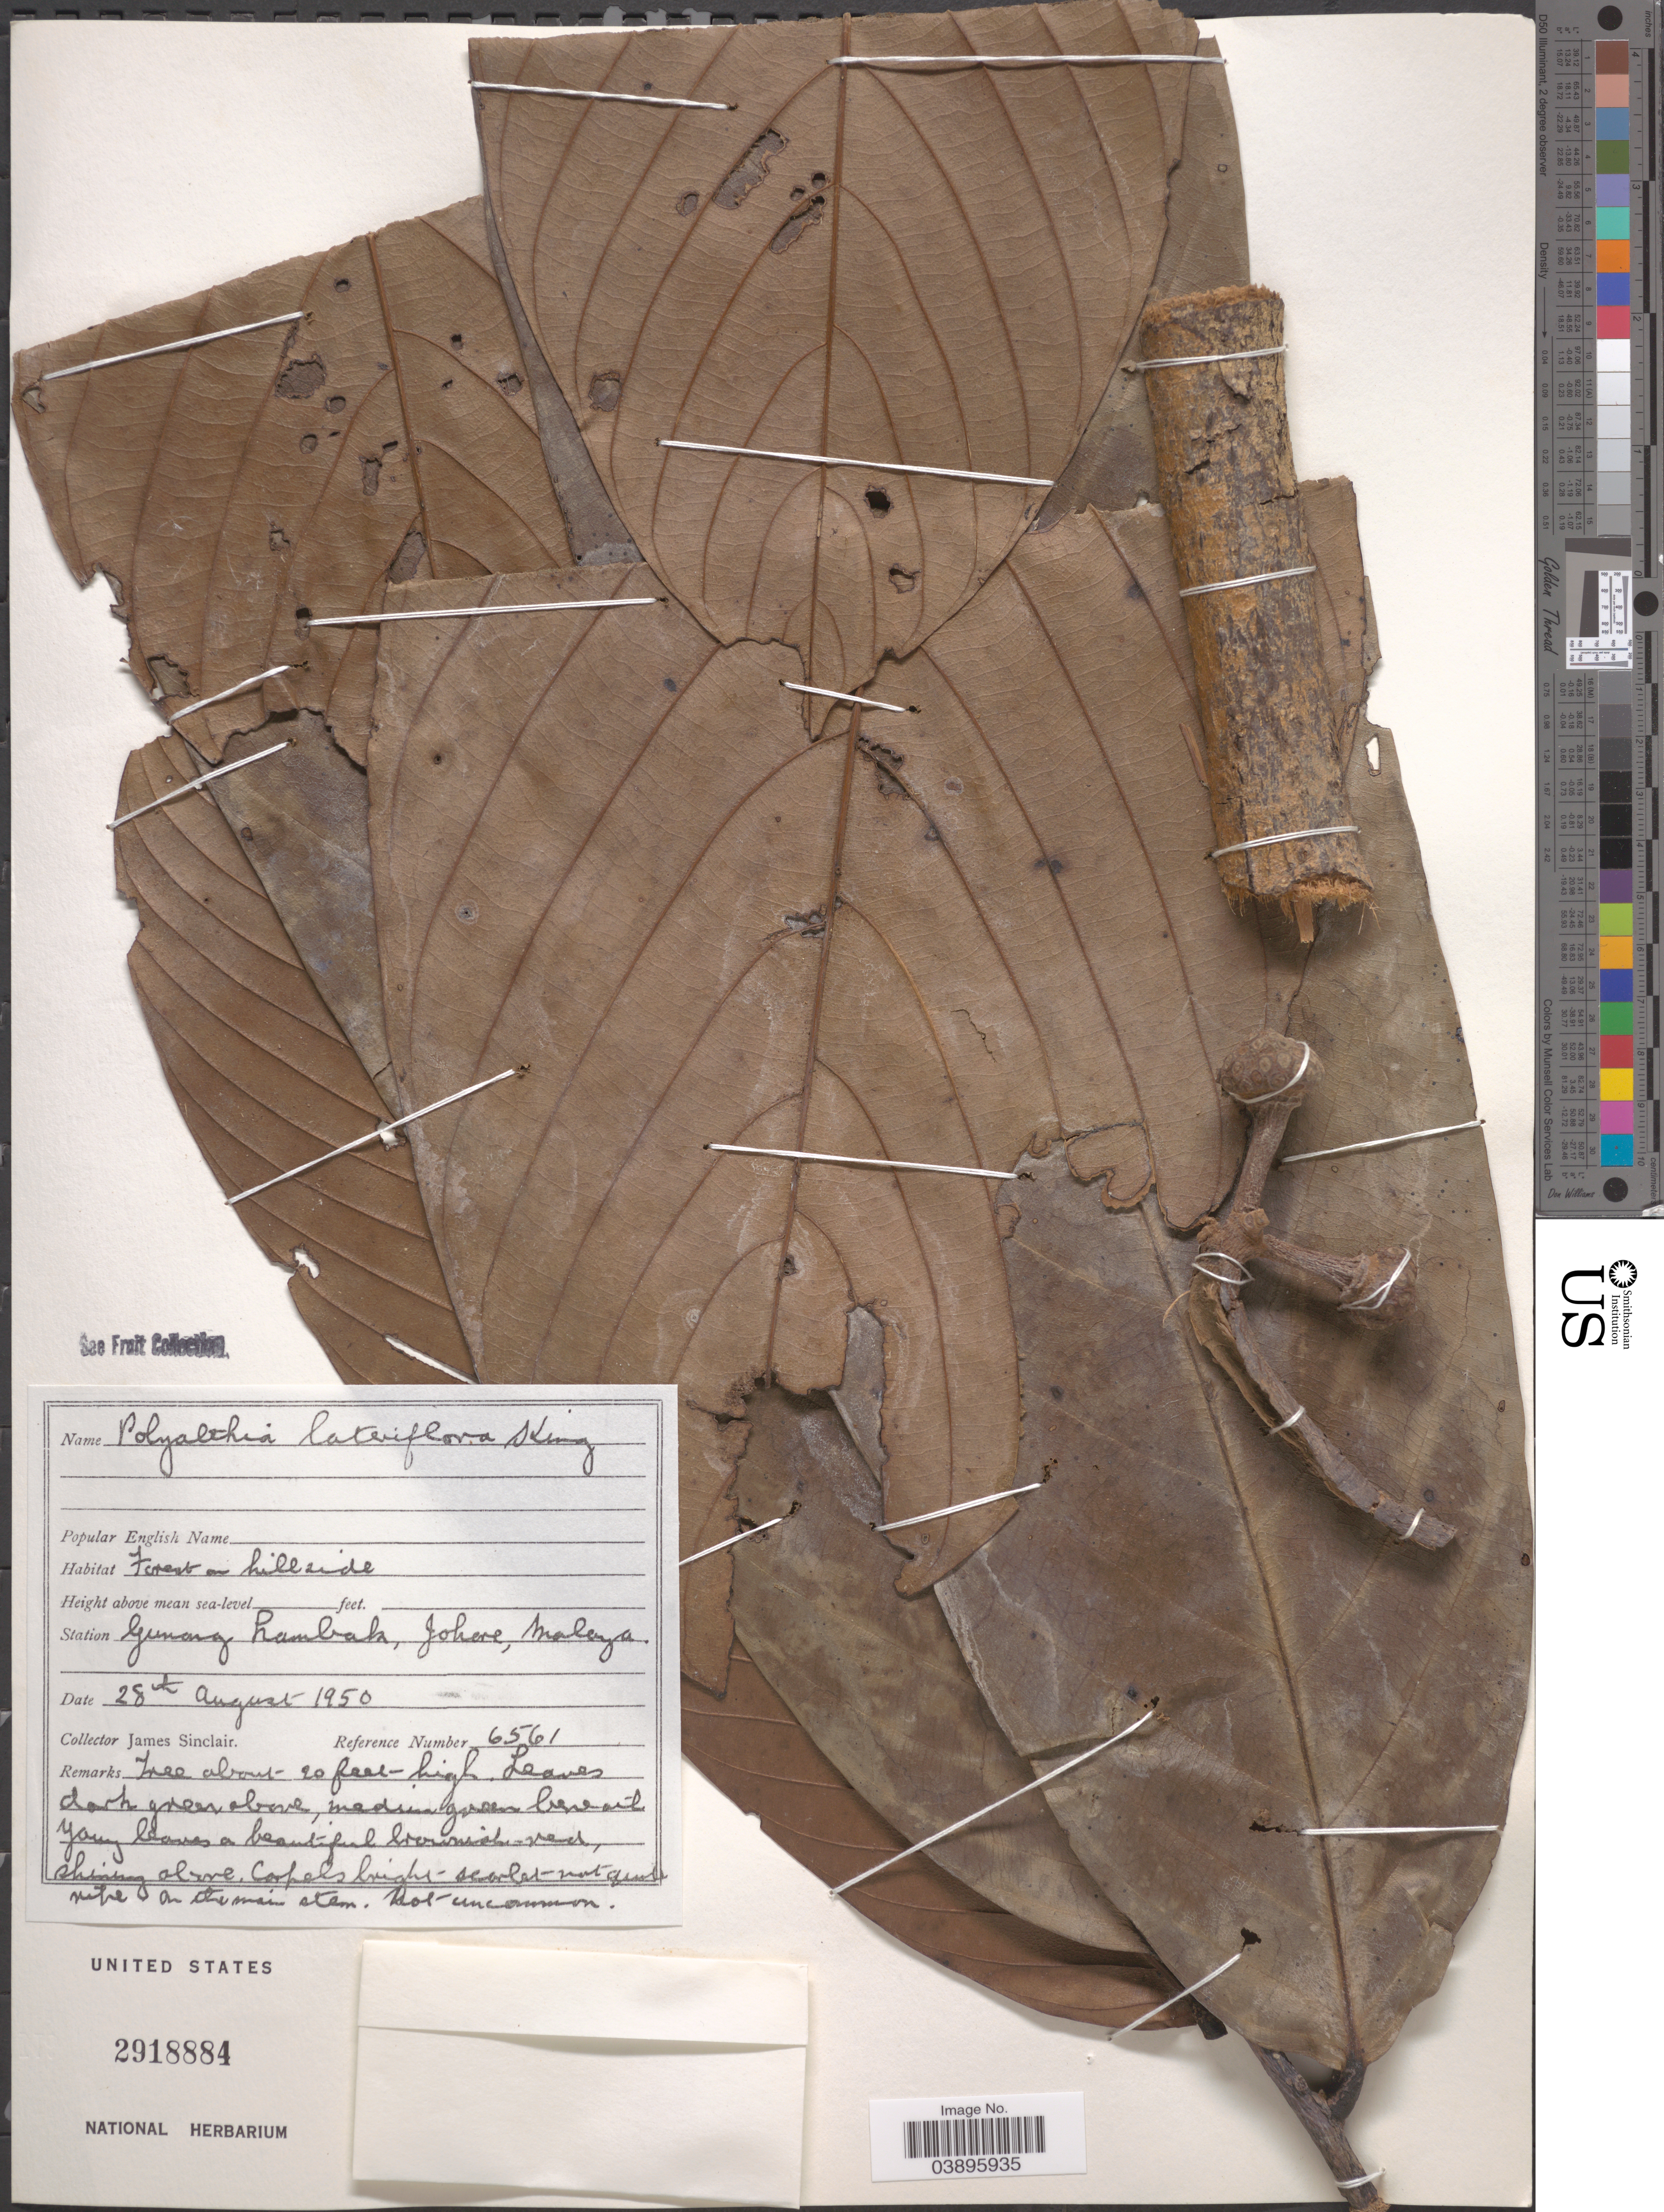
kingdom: Plantae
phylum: Tracheophyta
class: Magnoliopsida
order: Magnoliales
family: Annonaceae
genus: Polyalthia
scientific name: Polyalthia lateriflora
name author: Kurz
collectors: J. Sinclair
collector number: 6561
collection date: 1950-08-28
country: Malaysia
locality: Station Gunang Lambala, Johore, Malaya.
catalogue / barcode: US 2918884